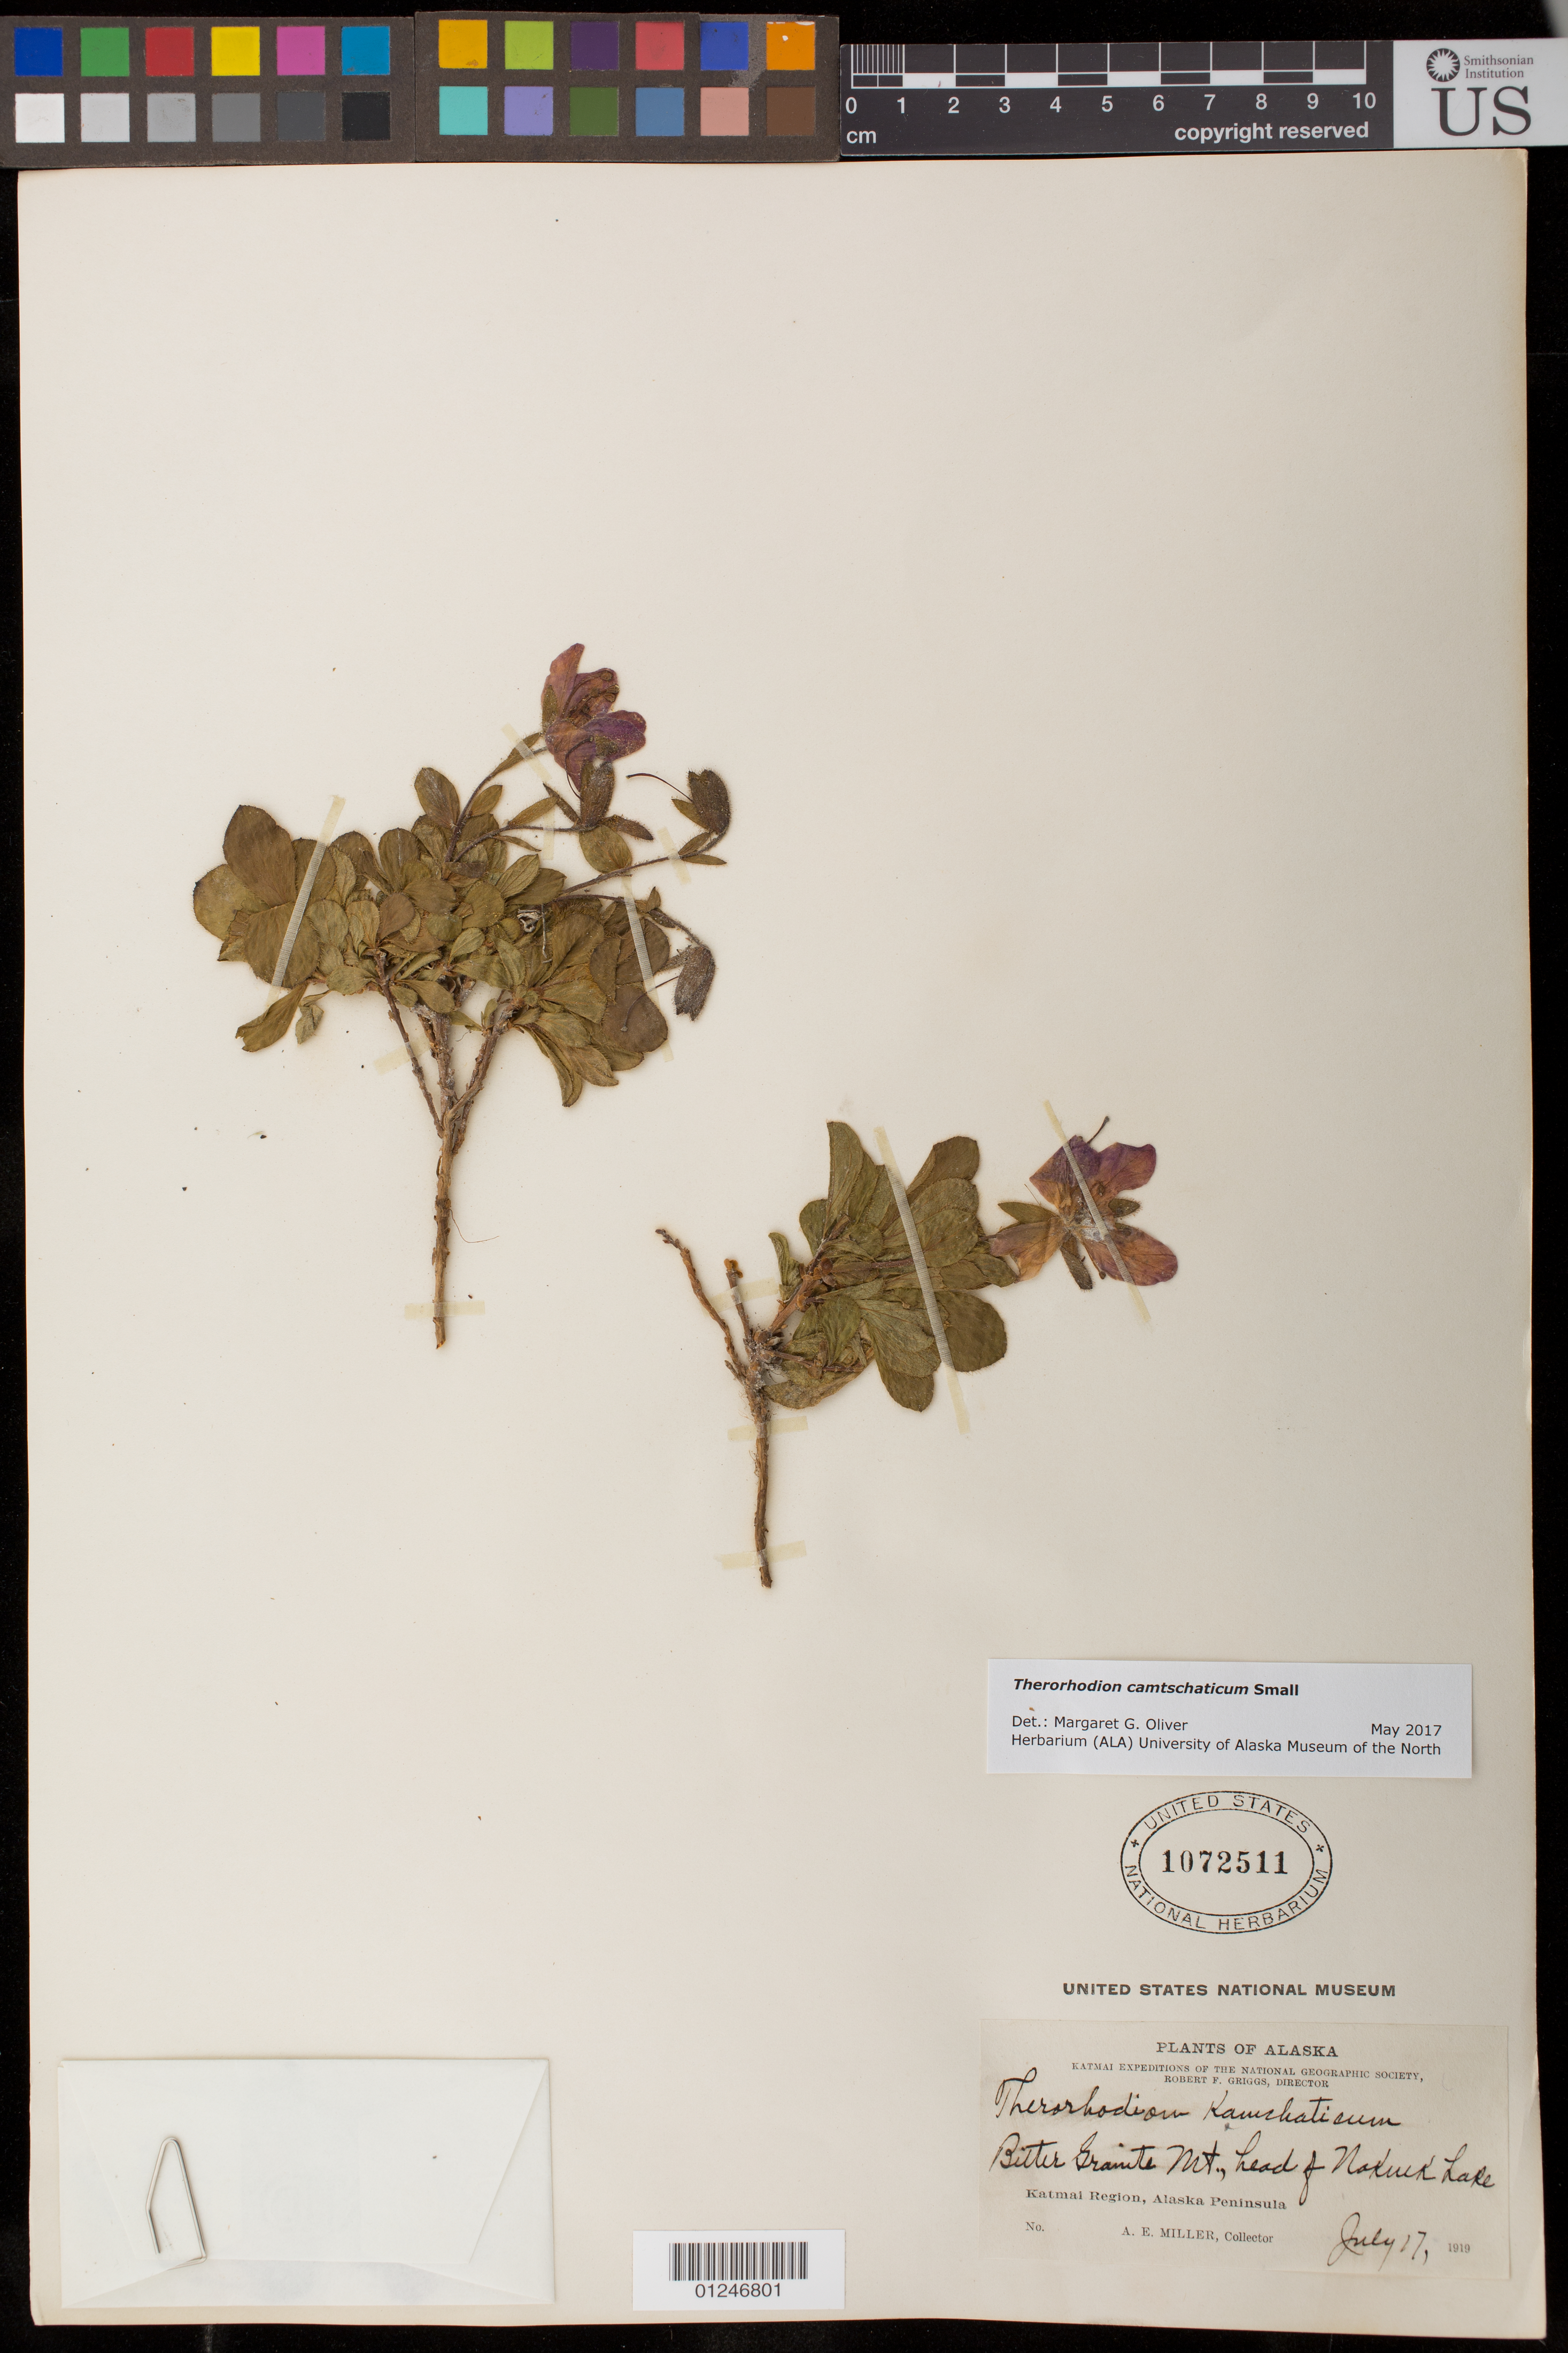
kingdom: Plantae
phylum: Tracheophyta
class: Magnoliopsida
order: Ericales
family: Ericaceae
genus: Therorhodion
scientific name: Therorhodion camtschaticum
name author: (Pall.) Small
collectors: A. E. Miller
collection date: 1919-07-17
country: United States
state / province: Alaska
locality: Bitter Granite Mt., head of Naknek Lake, Katmai Region, Alaska Peninsula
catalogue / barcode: US 1072511